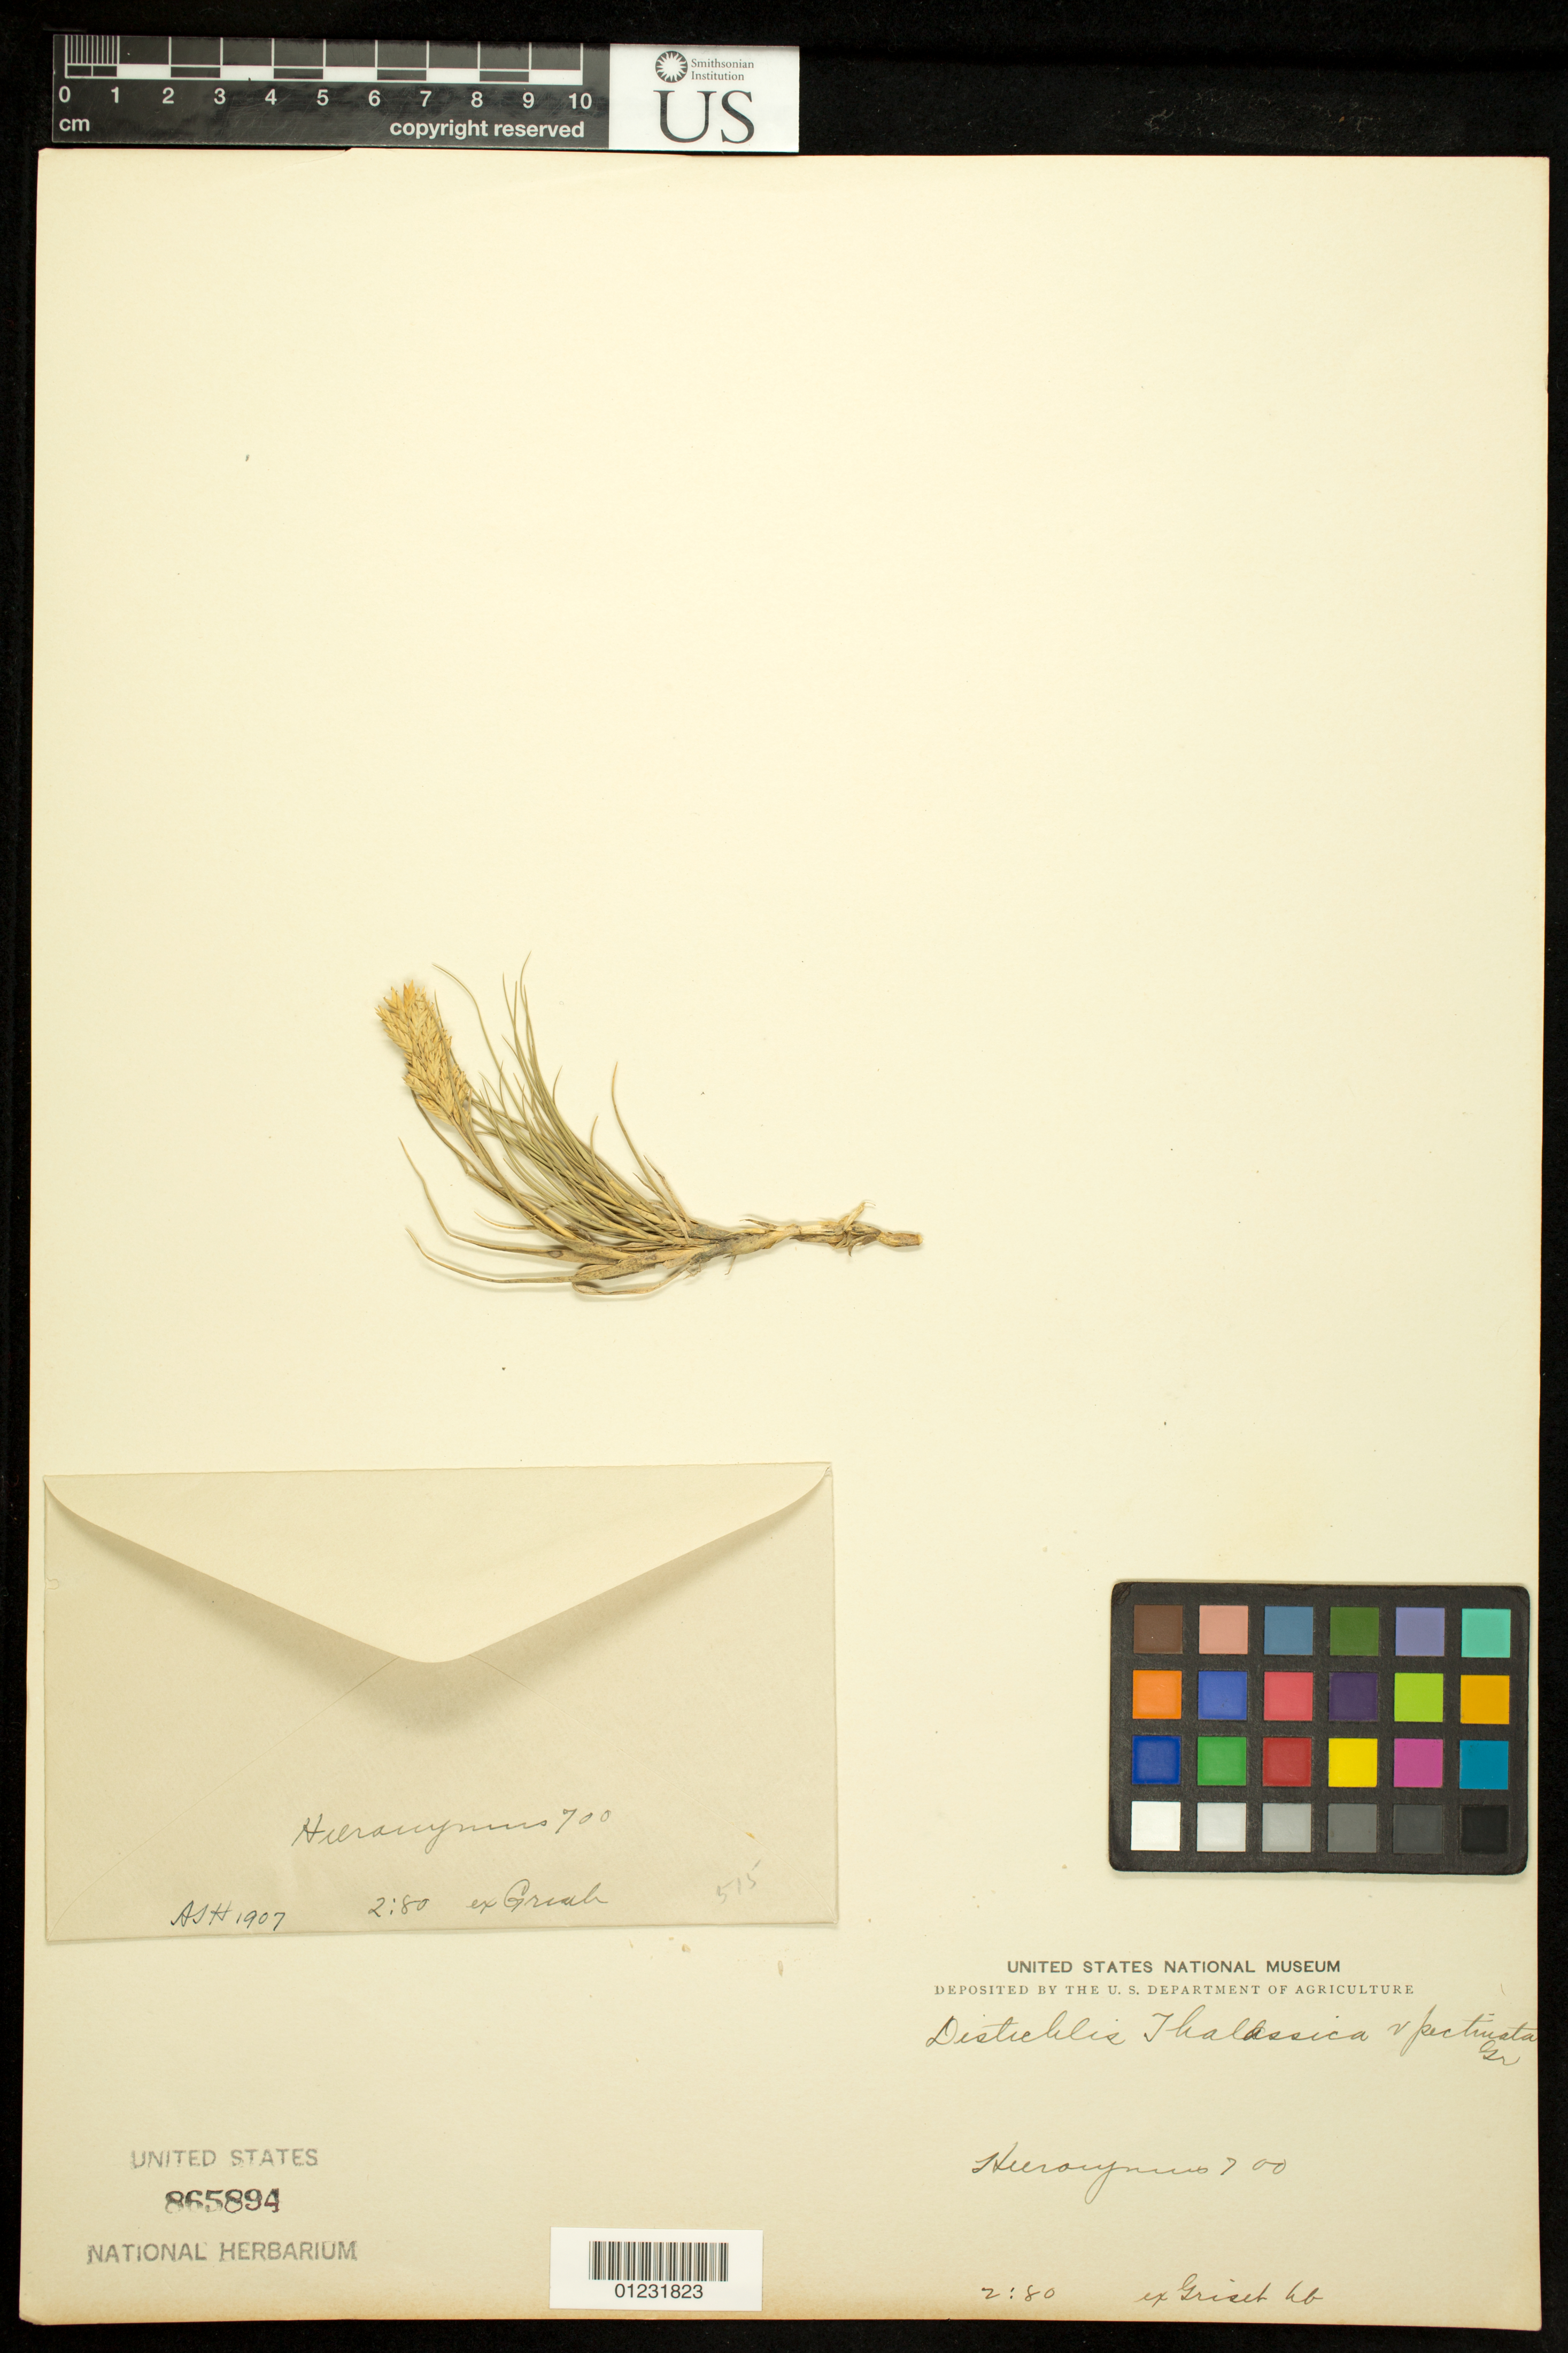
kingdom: Plantae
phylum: Tracheophyta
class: Liliopsida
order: Poales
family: Poaceae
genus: Distichlis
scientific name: Distichlis thalassica var. pectinata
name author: Griseb.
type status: Possible Type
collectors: G. H. Hieronymus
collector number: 700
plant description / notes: Fragmentary material of type specimen ex herb. Griseb.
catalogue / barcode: US 865894